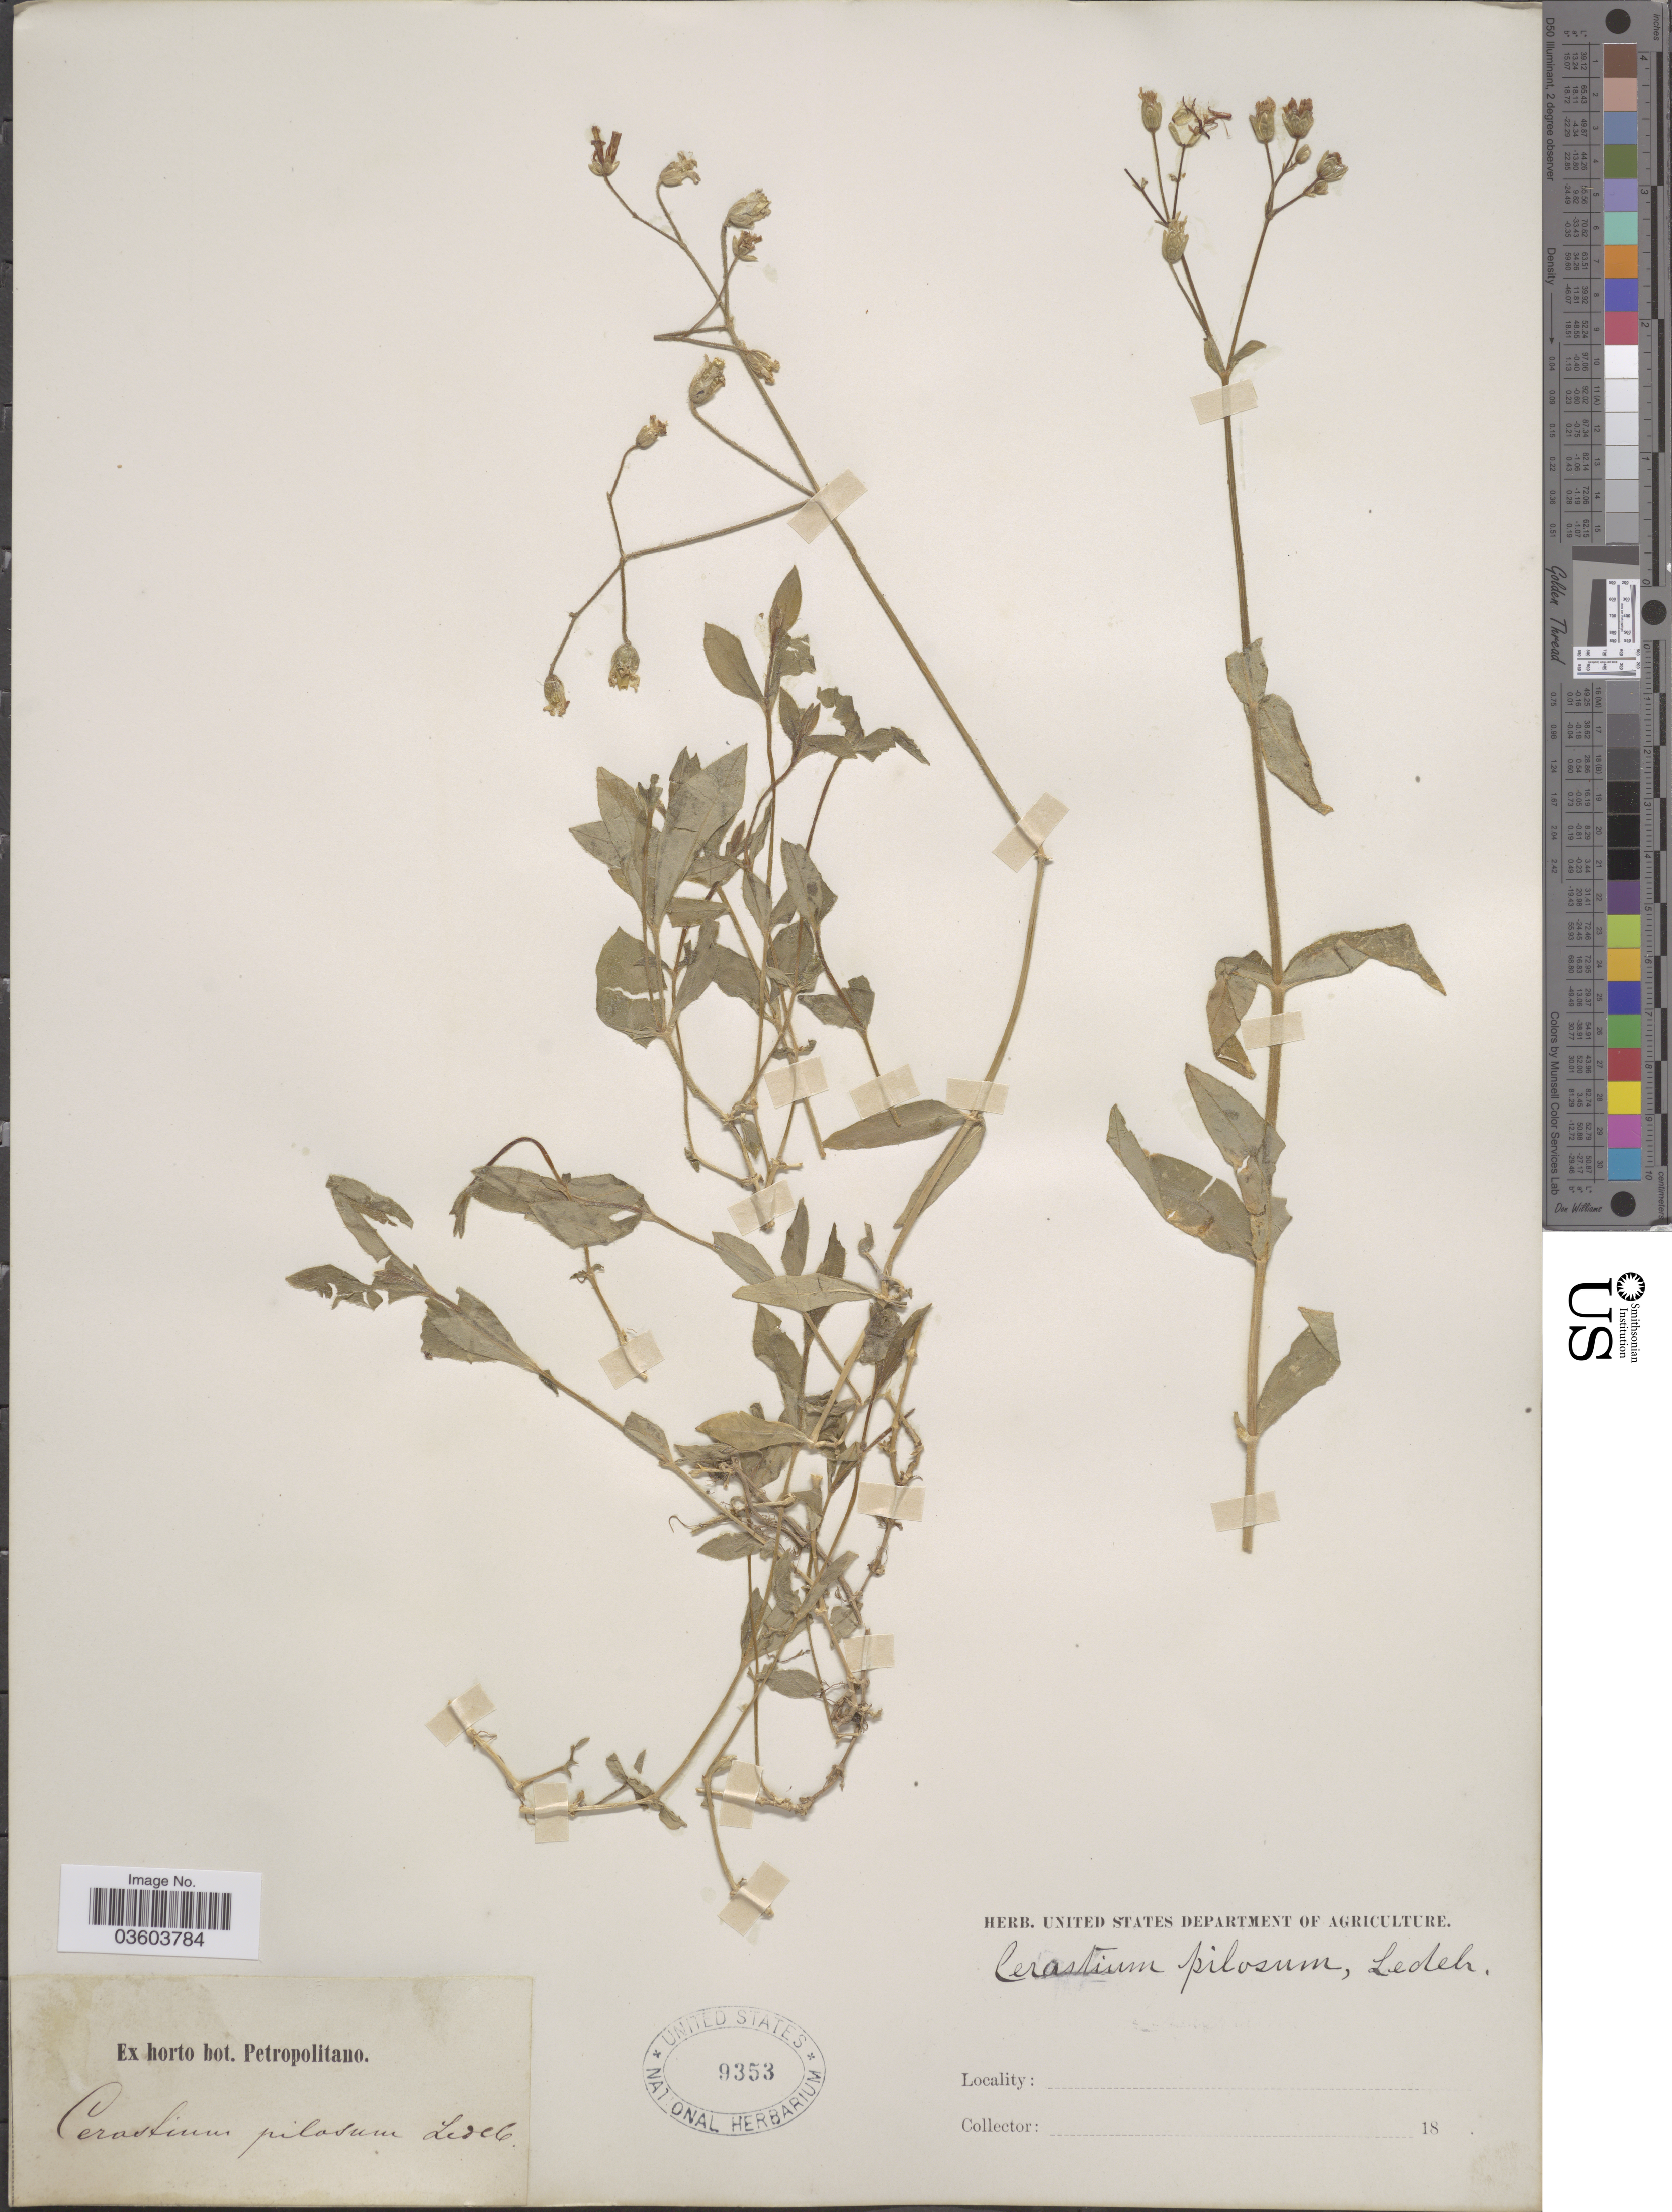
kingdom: Plantae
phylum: Tracheophyta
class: Magnoliopsida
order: Caryophyllales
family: Caryophyllaceae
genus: Cerastium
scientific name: Cerastium pilosum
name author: Greene in Rydb.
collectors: ex Horto Bot. Petropolitano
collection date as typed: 18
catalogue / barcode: US 9353